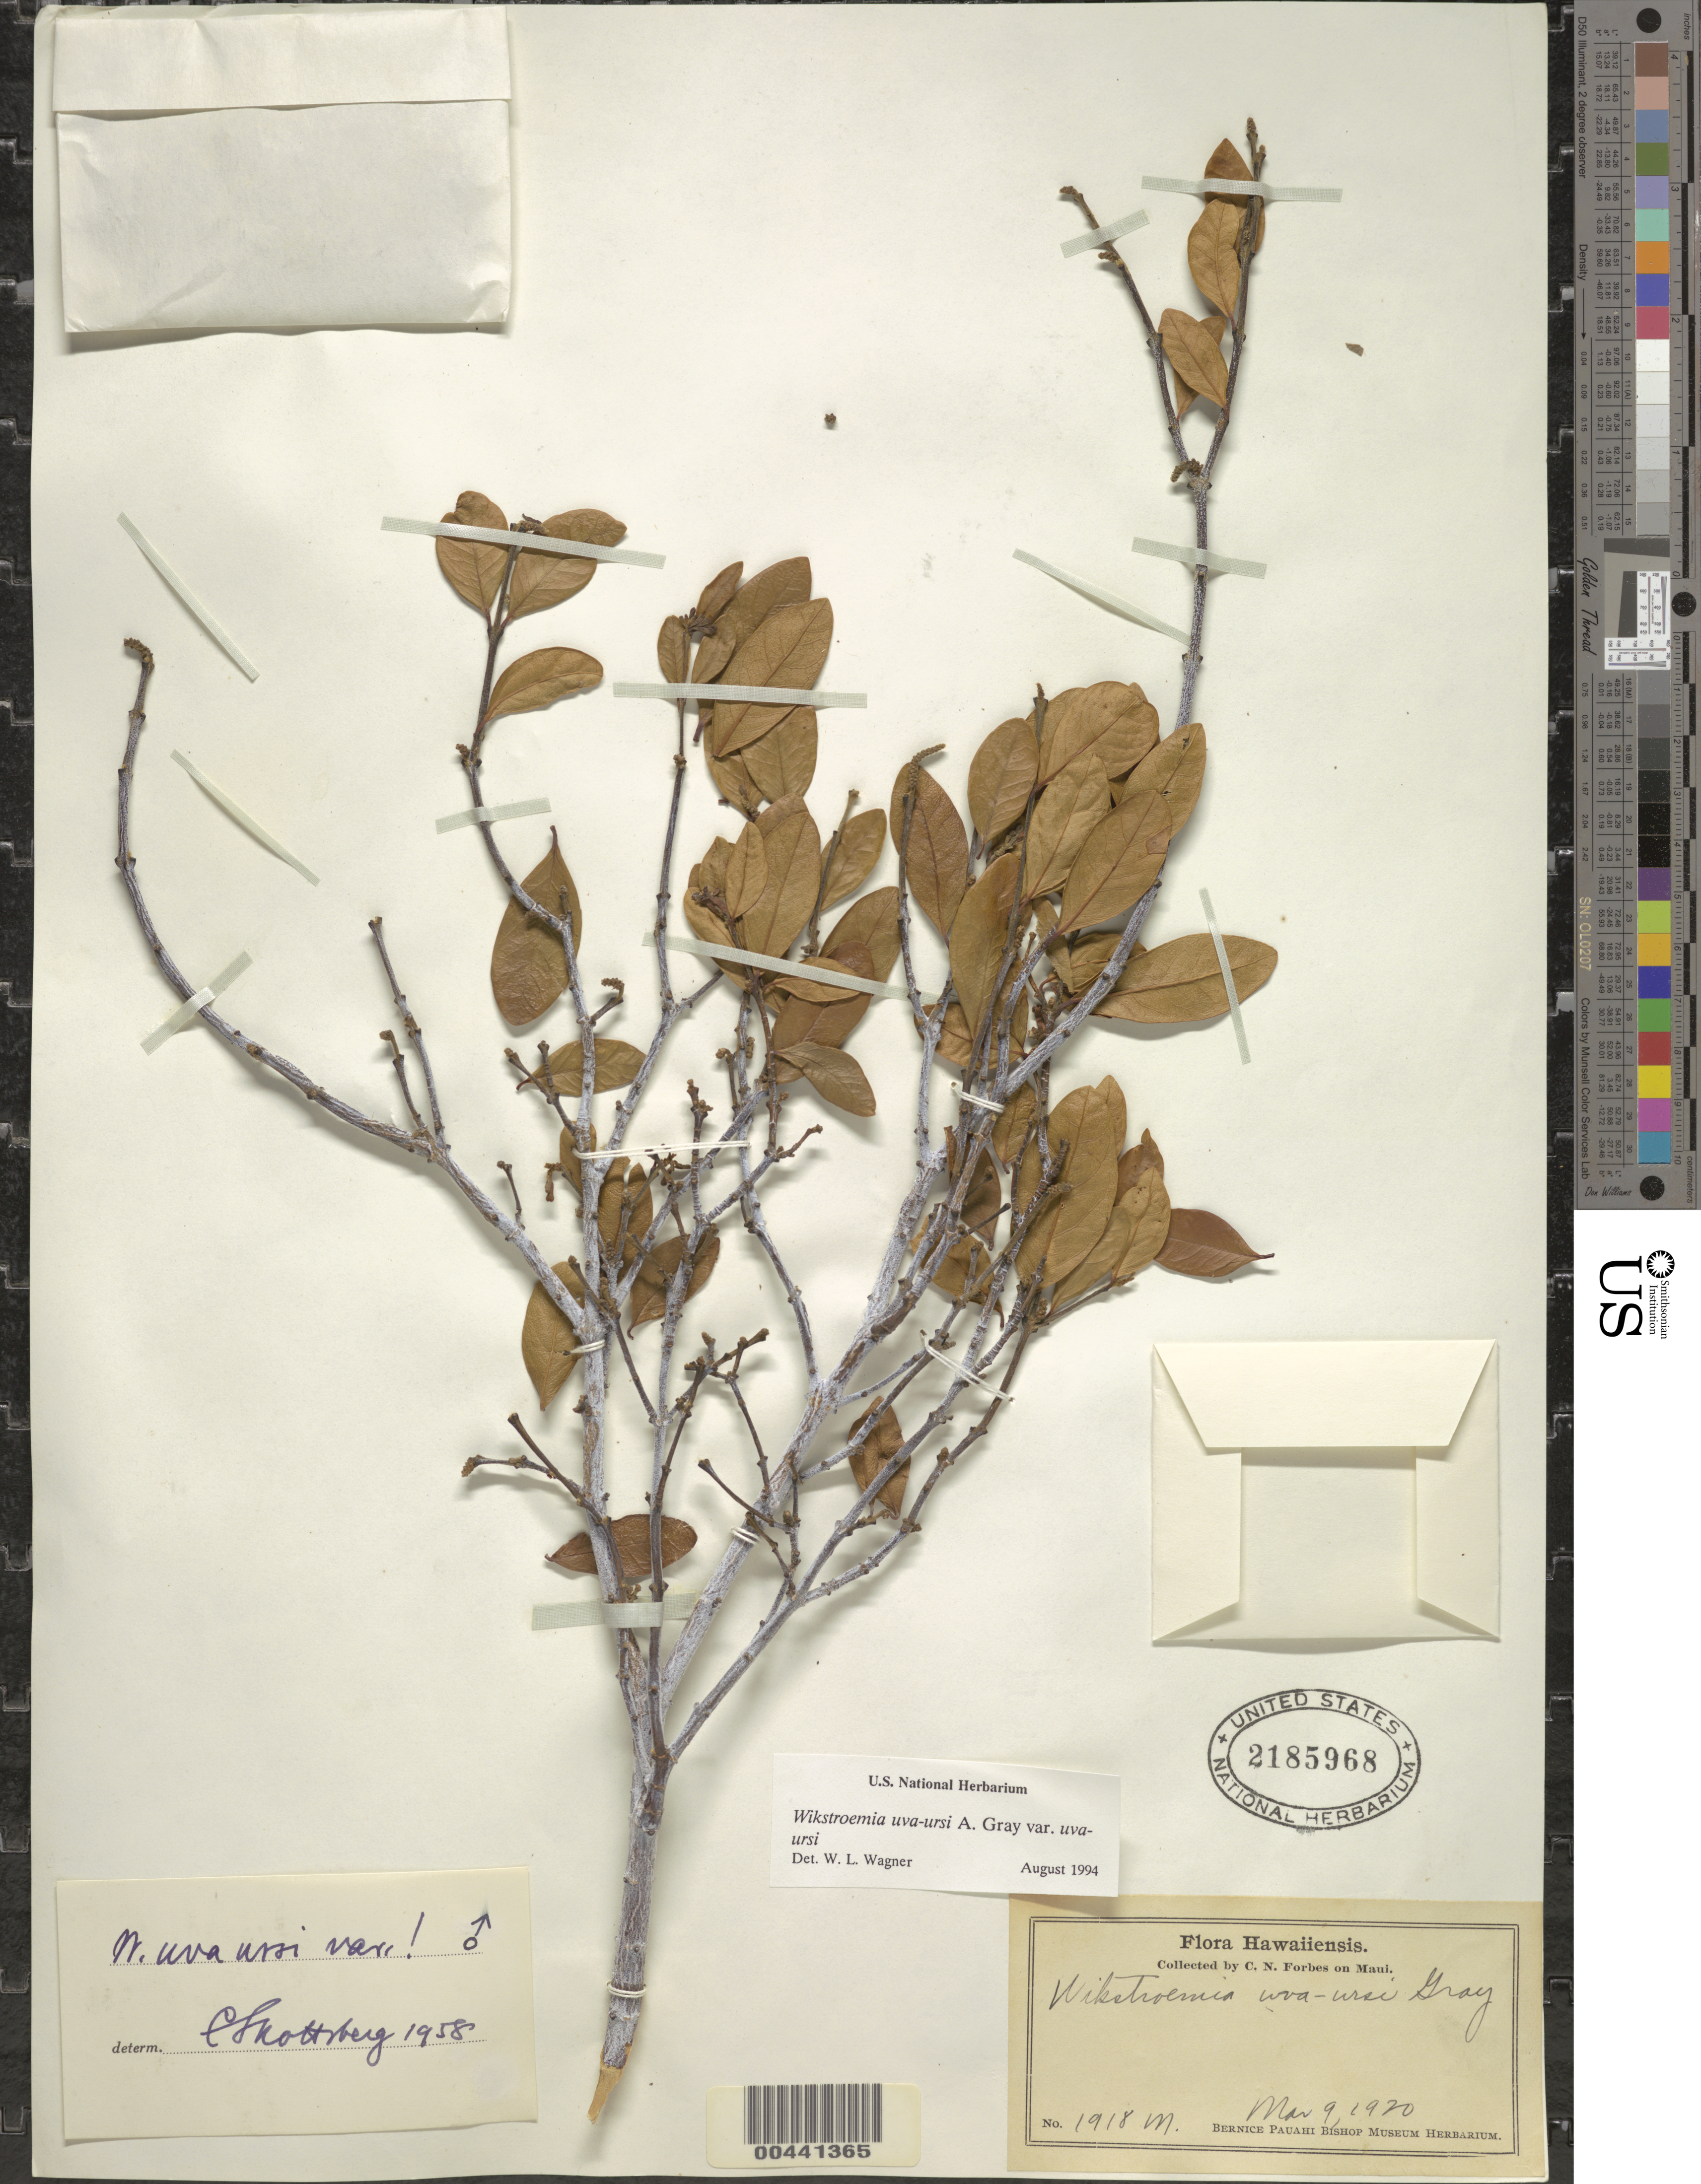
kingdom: Plantae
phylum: Tracheophyta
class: Magnoliopsida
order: Malvales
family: Thymelaeaceae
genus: Wikstroemia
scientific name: Wikstroemia uva-ursi var. uva-ursi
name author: A. Gray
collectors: C. N. Forbes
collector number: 1918 M.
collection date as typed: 9 Mar 1920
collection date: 1920-03-09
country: United States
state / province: Hawaii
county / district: Maui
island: Maui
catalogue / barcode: US 2185968